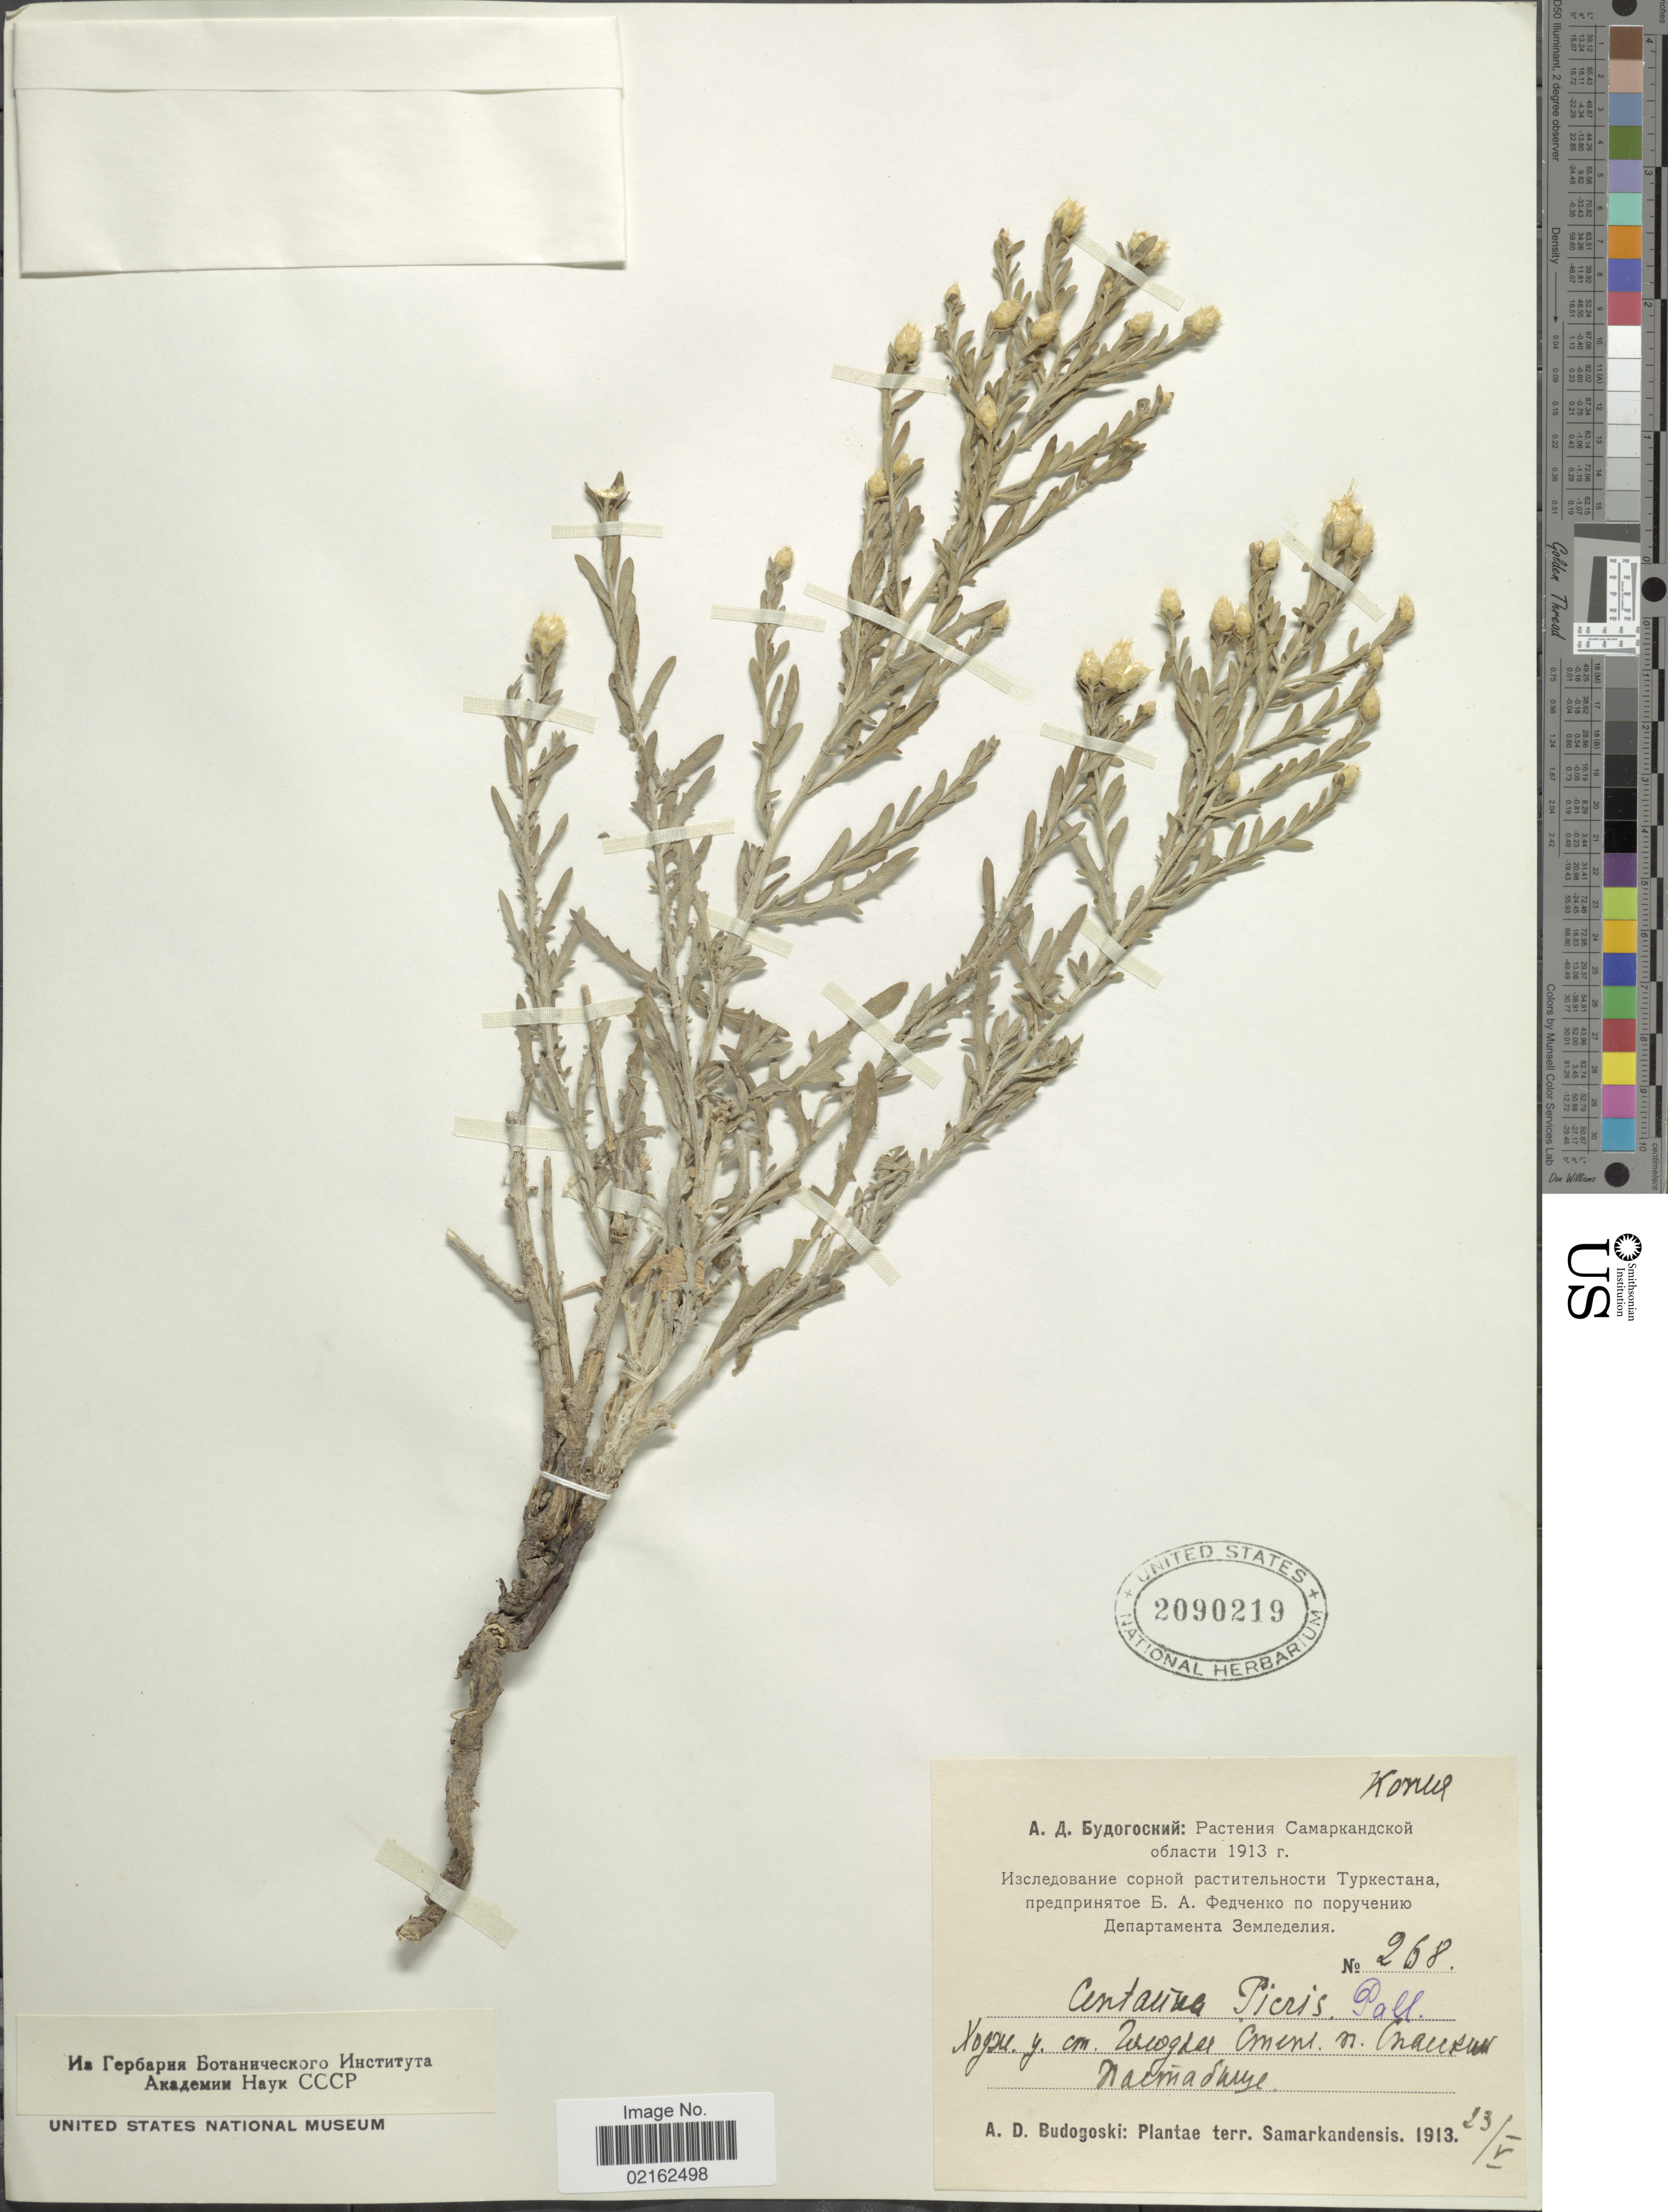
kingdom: Plantae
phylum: Tracheophyta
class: Magnoliopsida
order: Asterales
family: Asteraceae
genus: Acroptilon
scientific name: Acroptilon repens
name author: (L.) DC.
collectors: A. Budogoski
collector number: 268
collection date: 1913-05-23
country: Uzbekistan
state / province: Samarqand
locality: X, terr.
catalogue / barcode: US 2090219